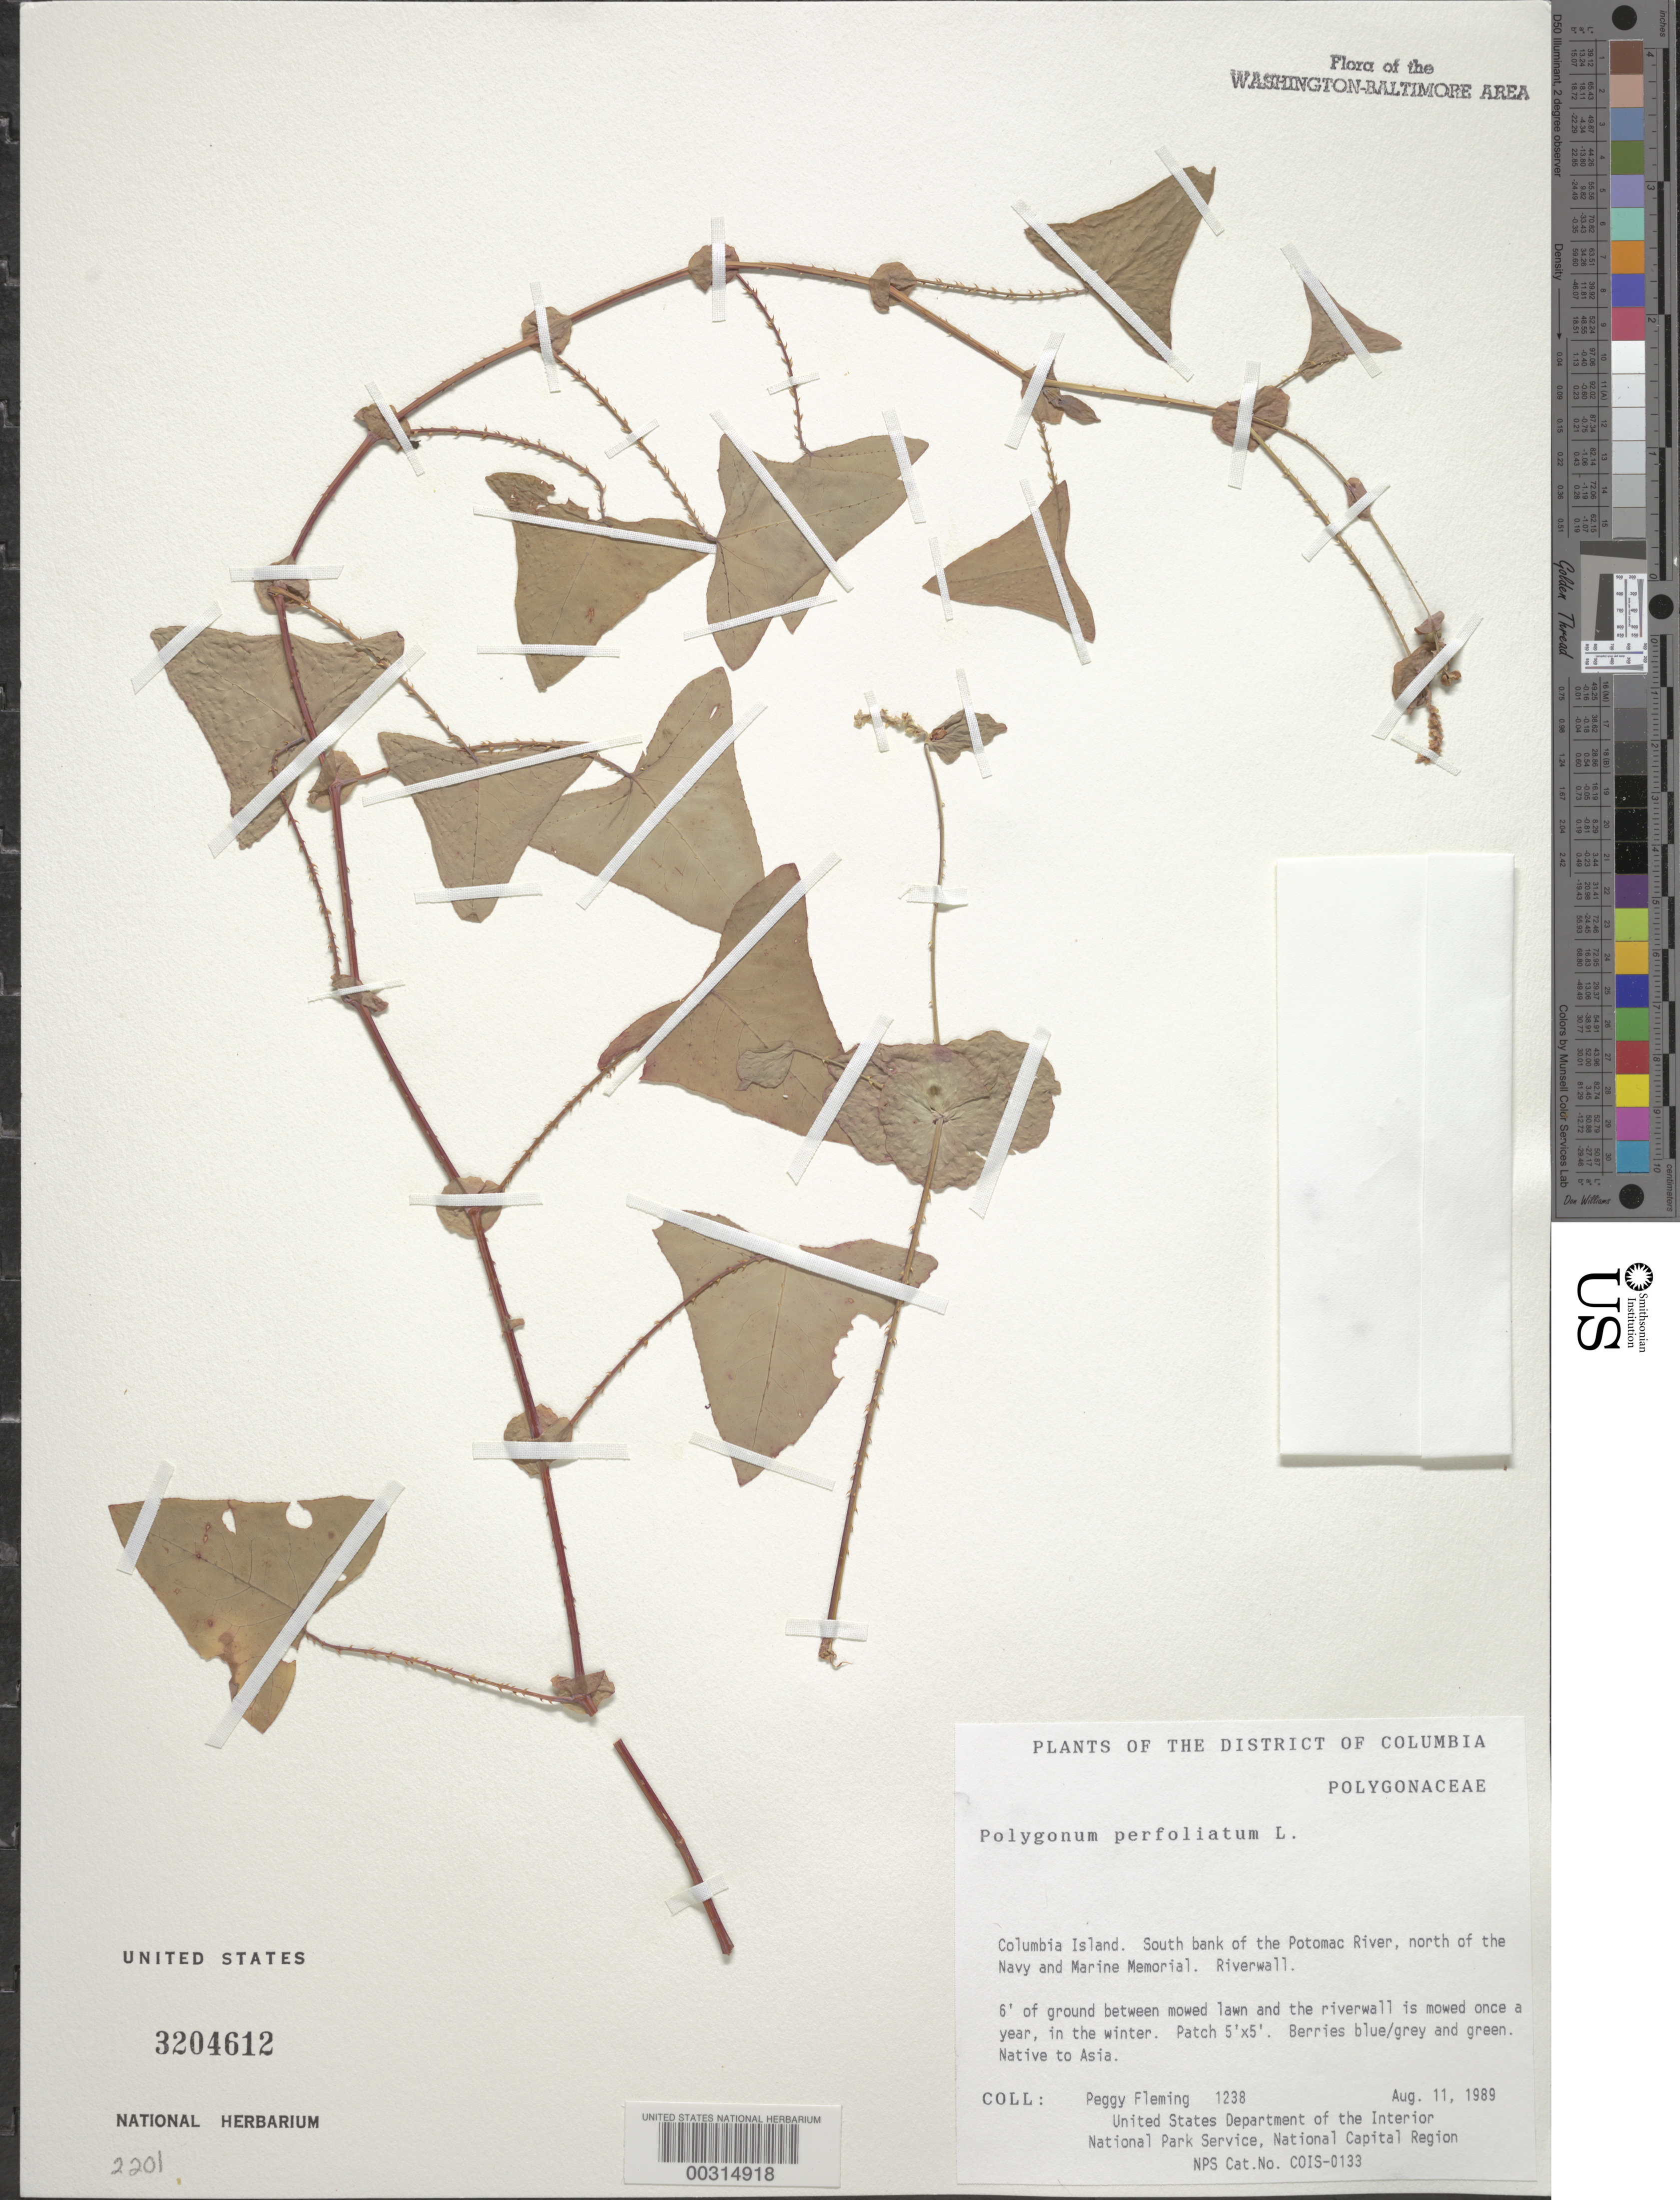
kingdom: Plantae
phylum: Tracheophyta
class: Magnoliopsida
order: Caryophyllales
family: Polygonaceae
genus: Persicaria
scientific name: Persicaria perfoliata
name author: (L.) H. Gross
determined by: Atha, D. E.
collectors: P. Fleming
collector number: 1238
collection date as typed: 11 Aug 1989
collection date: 1989-08-11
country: United States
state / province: District of Columbia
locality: Columbia Island, S bank of Potomac River, N of Navy and Marine Memorial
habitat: Between mowed lawn and river wall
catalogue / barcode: US 3204612